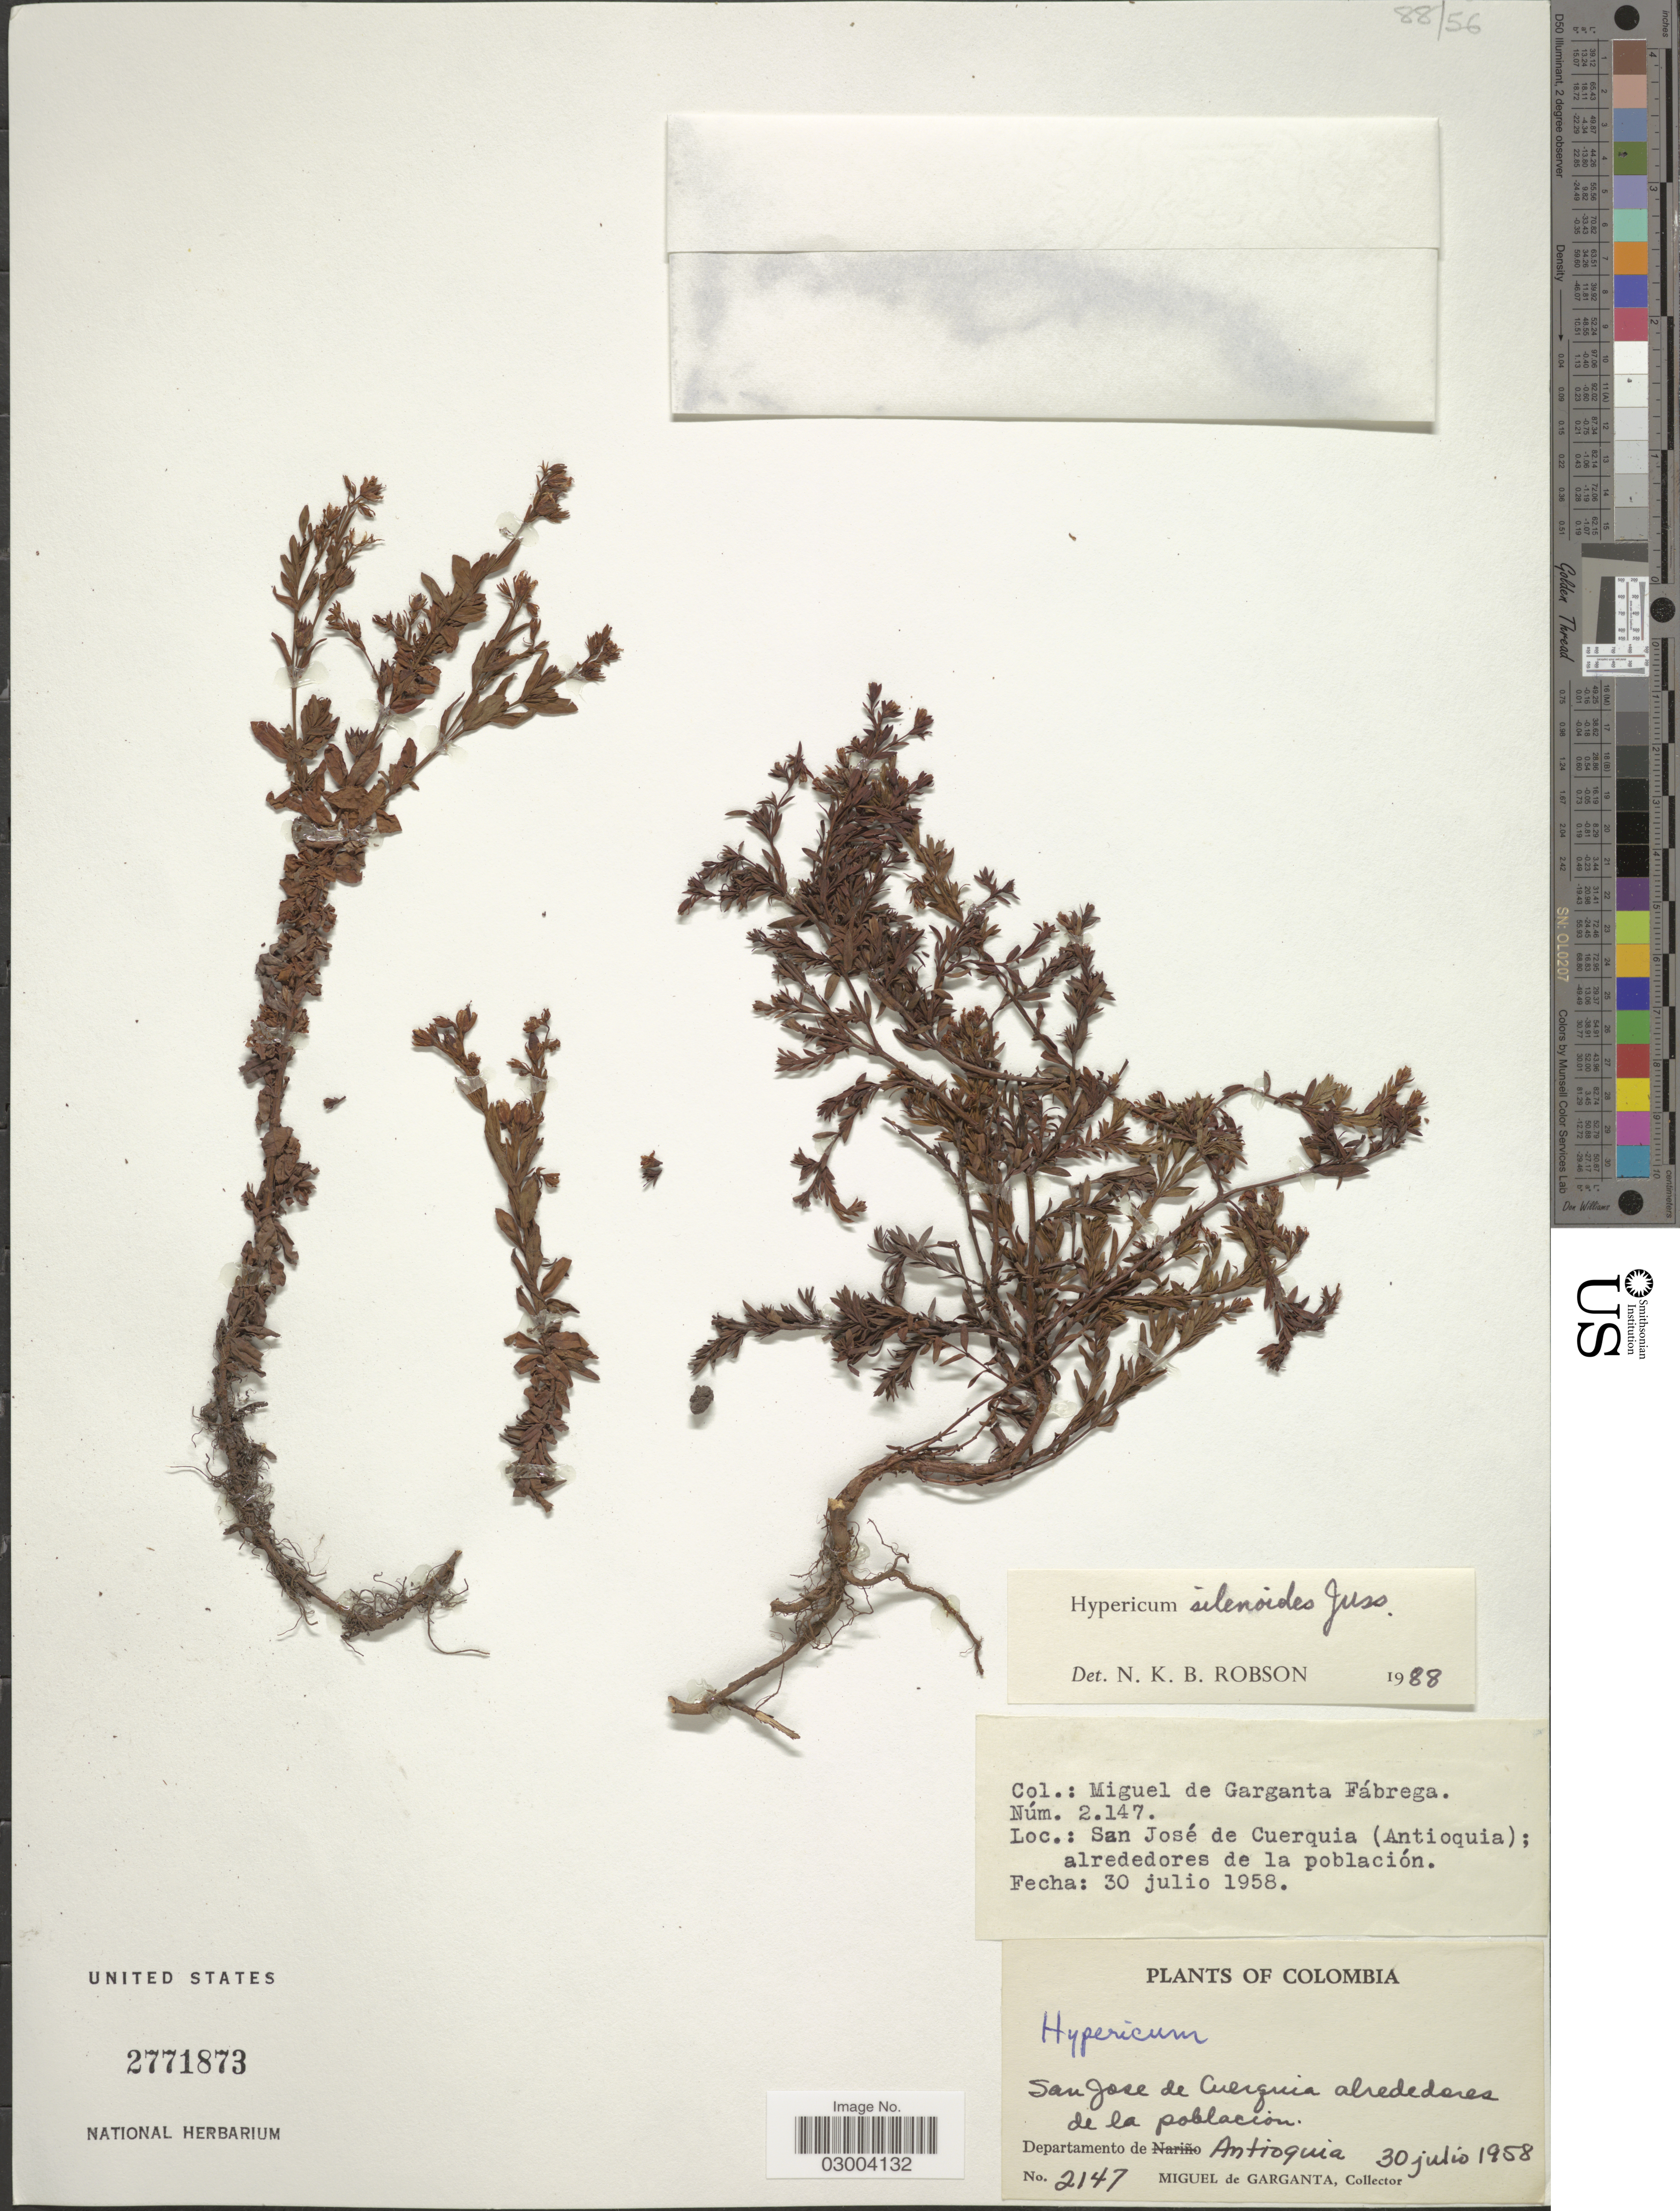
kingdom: Plantae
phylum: Tracheophyta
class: Magnoliopsida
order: Malpighiales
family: Hypericaceae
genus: Hypericum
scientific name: Hypericum silenoides subsp. silenoides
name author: Juss.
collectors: M. Garganta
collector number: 2147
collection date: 1958-07-30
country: Colombia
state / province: Antioquia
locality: San Jose de Cuerguia alrededores de la poblacion, Departamento de Antioquia.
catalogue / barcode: US 2771873